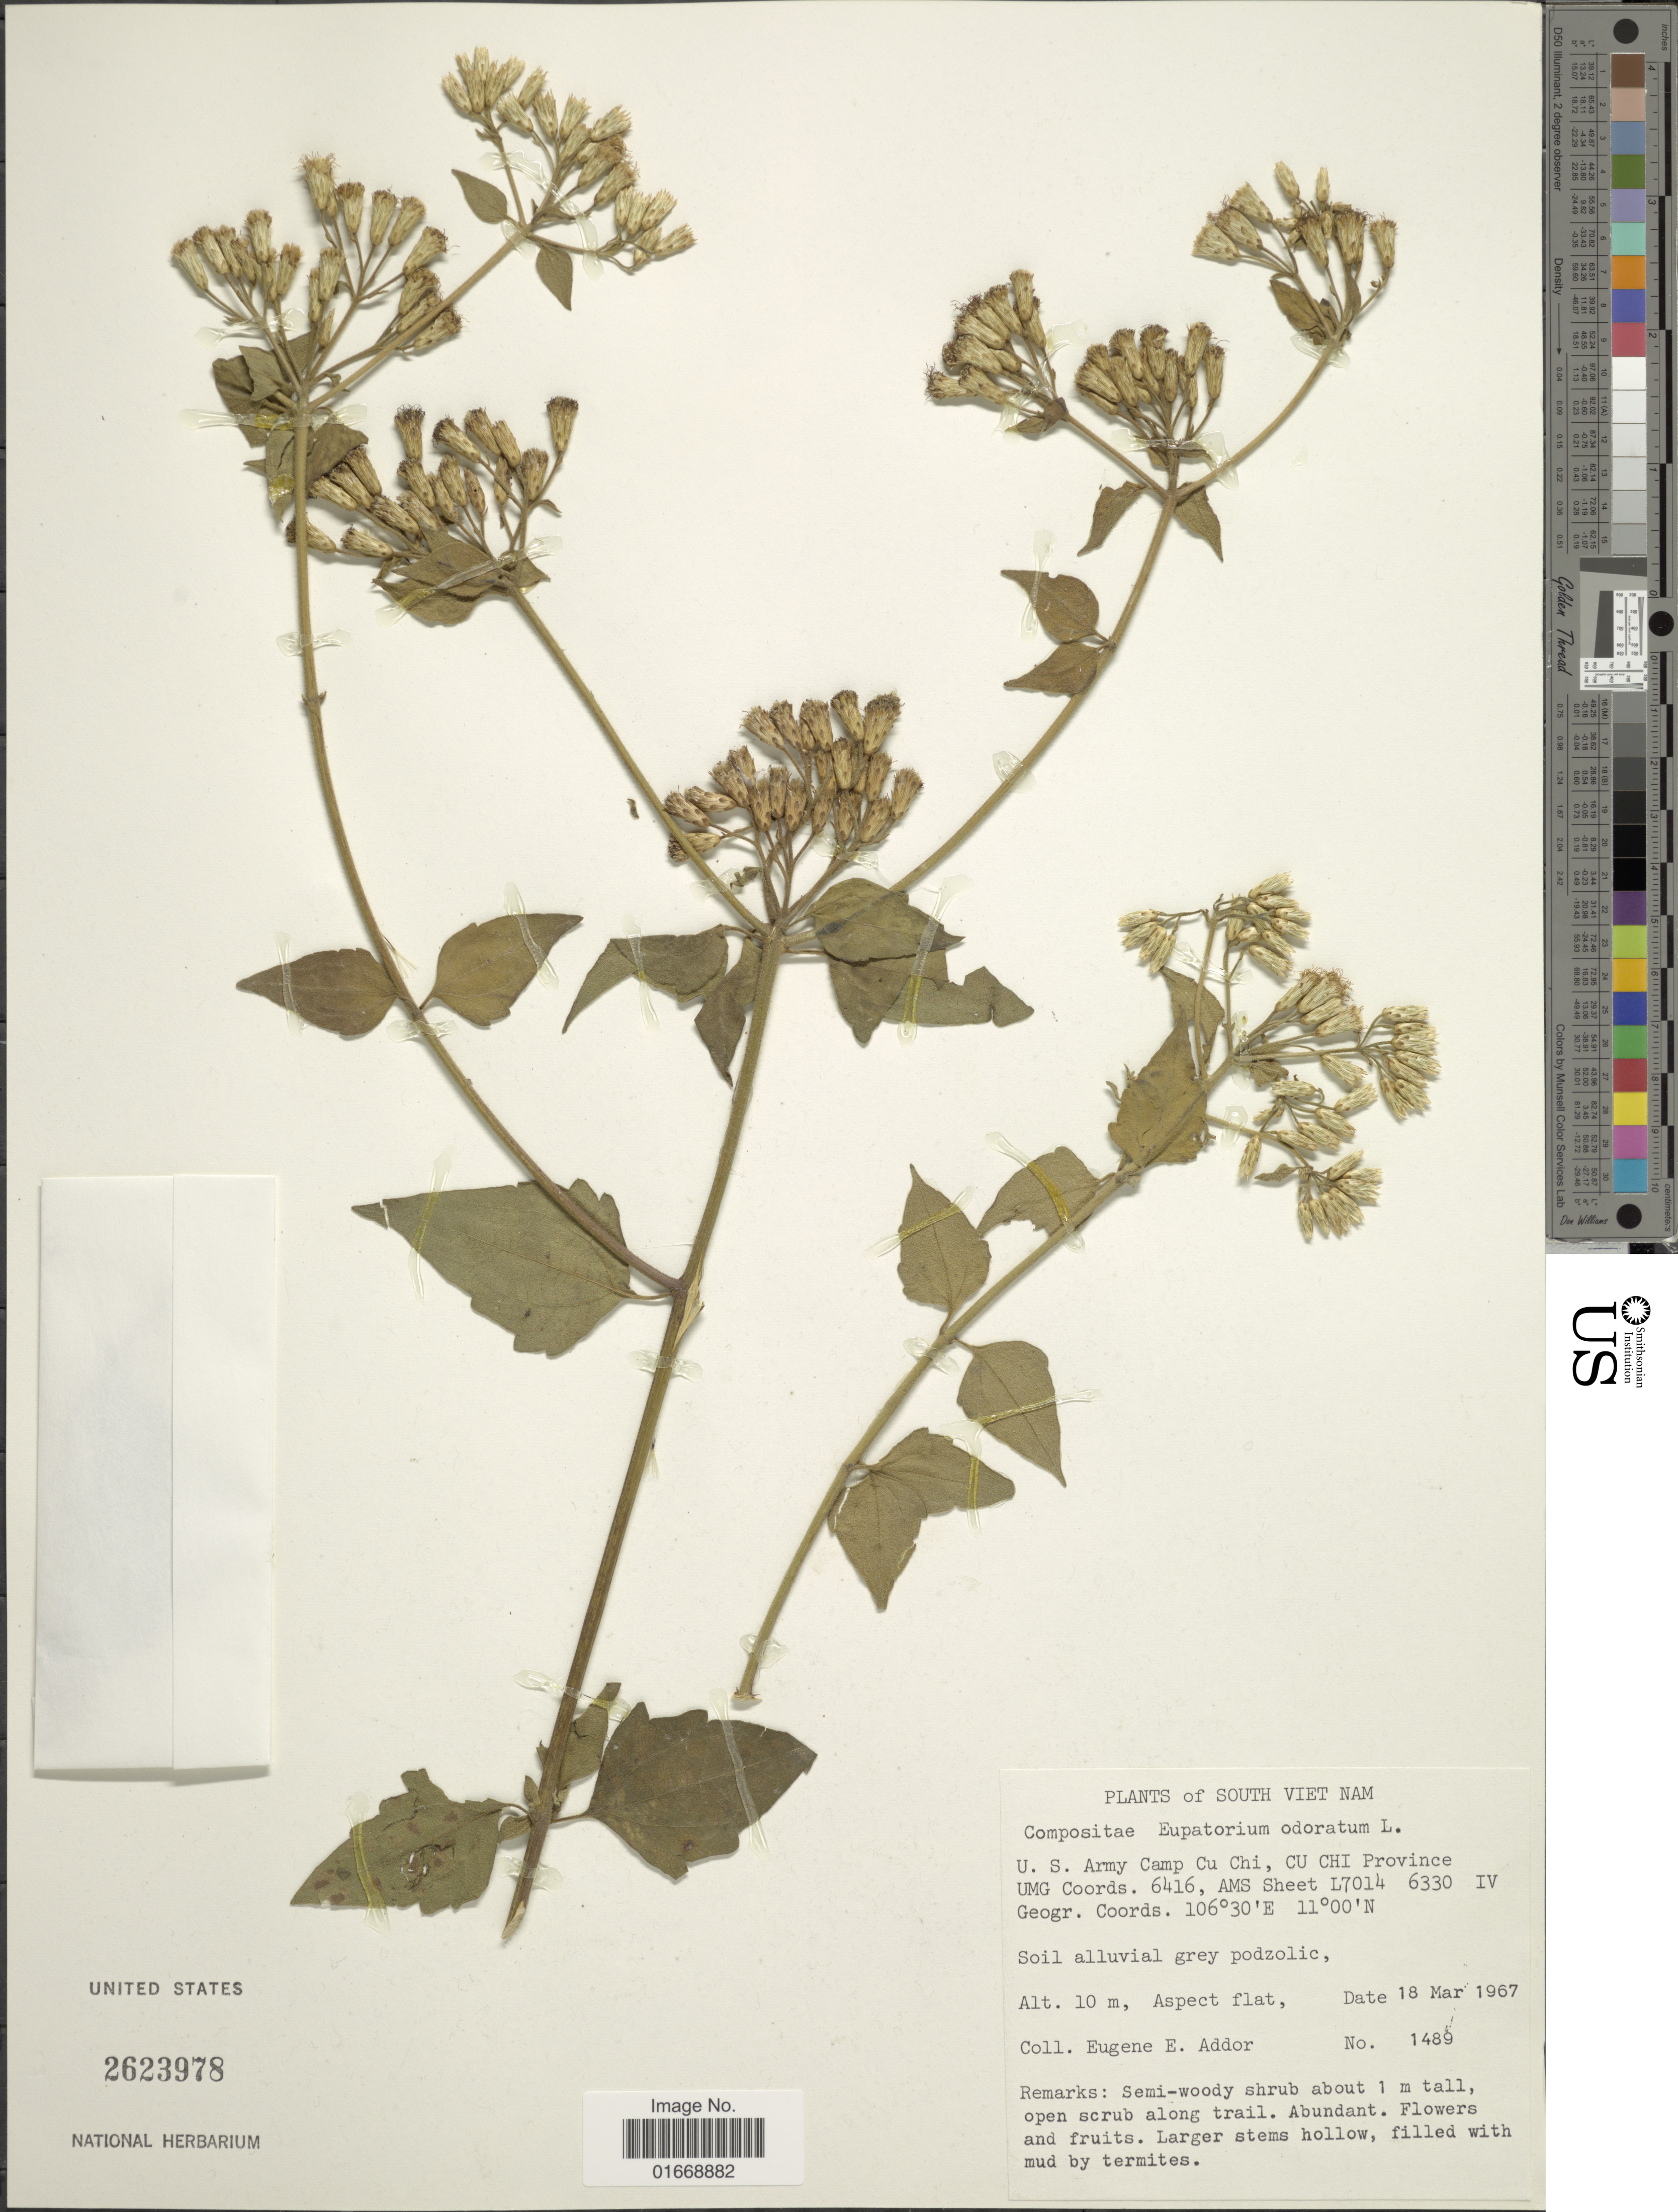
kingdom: Plantae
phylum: Tracheophyta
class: Magnoliopsida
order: Asterales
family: Asteraceae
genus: Chromolaena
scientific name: Chromolaena odorata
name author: (L.) R.M. King & H. Rob.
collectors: E. E. Addor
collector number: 1489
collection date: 1967-03-18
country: Vietnam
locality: South Vietnam, U. S. Army Camp Cu Chi, Cu Chi Province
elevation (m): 10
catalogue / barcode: US 2623978